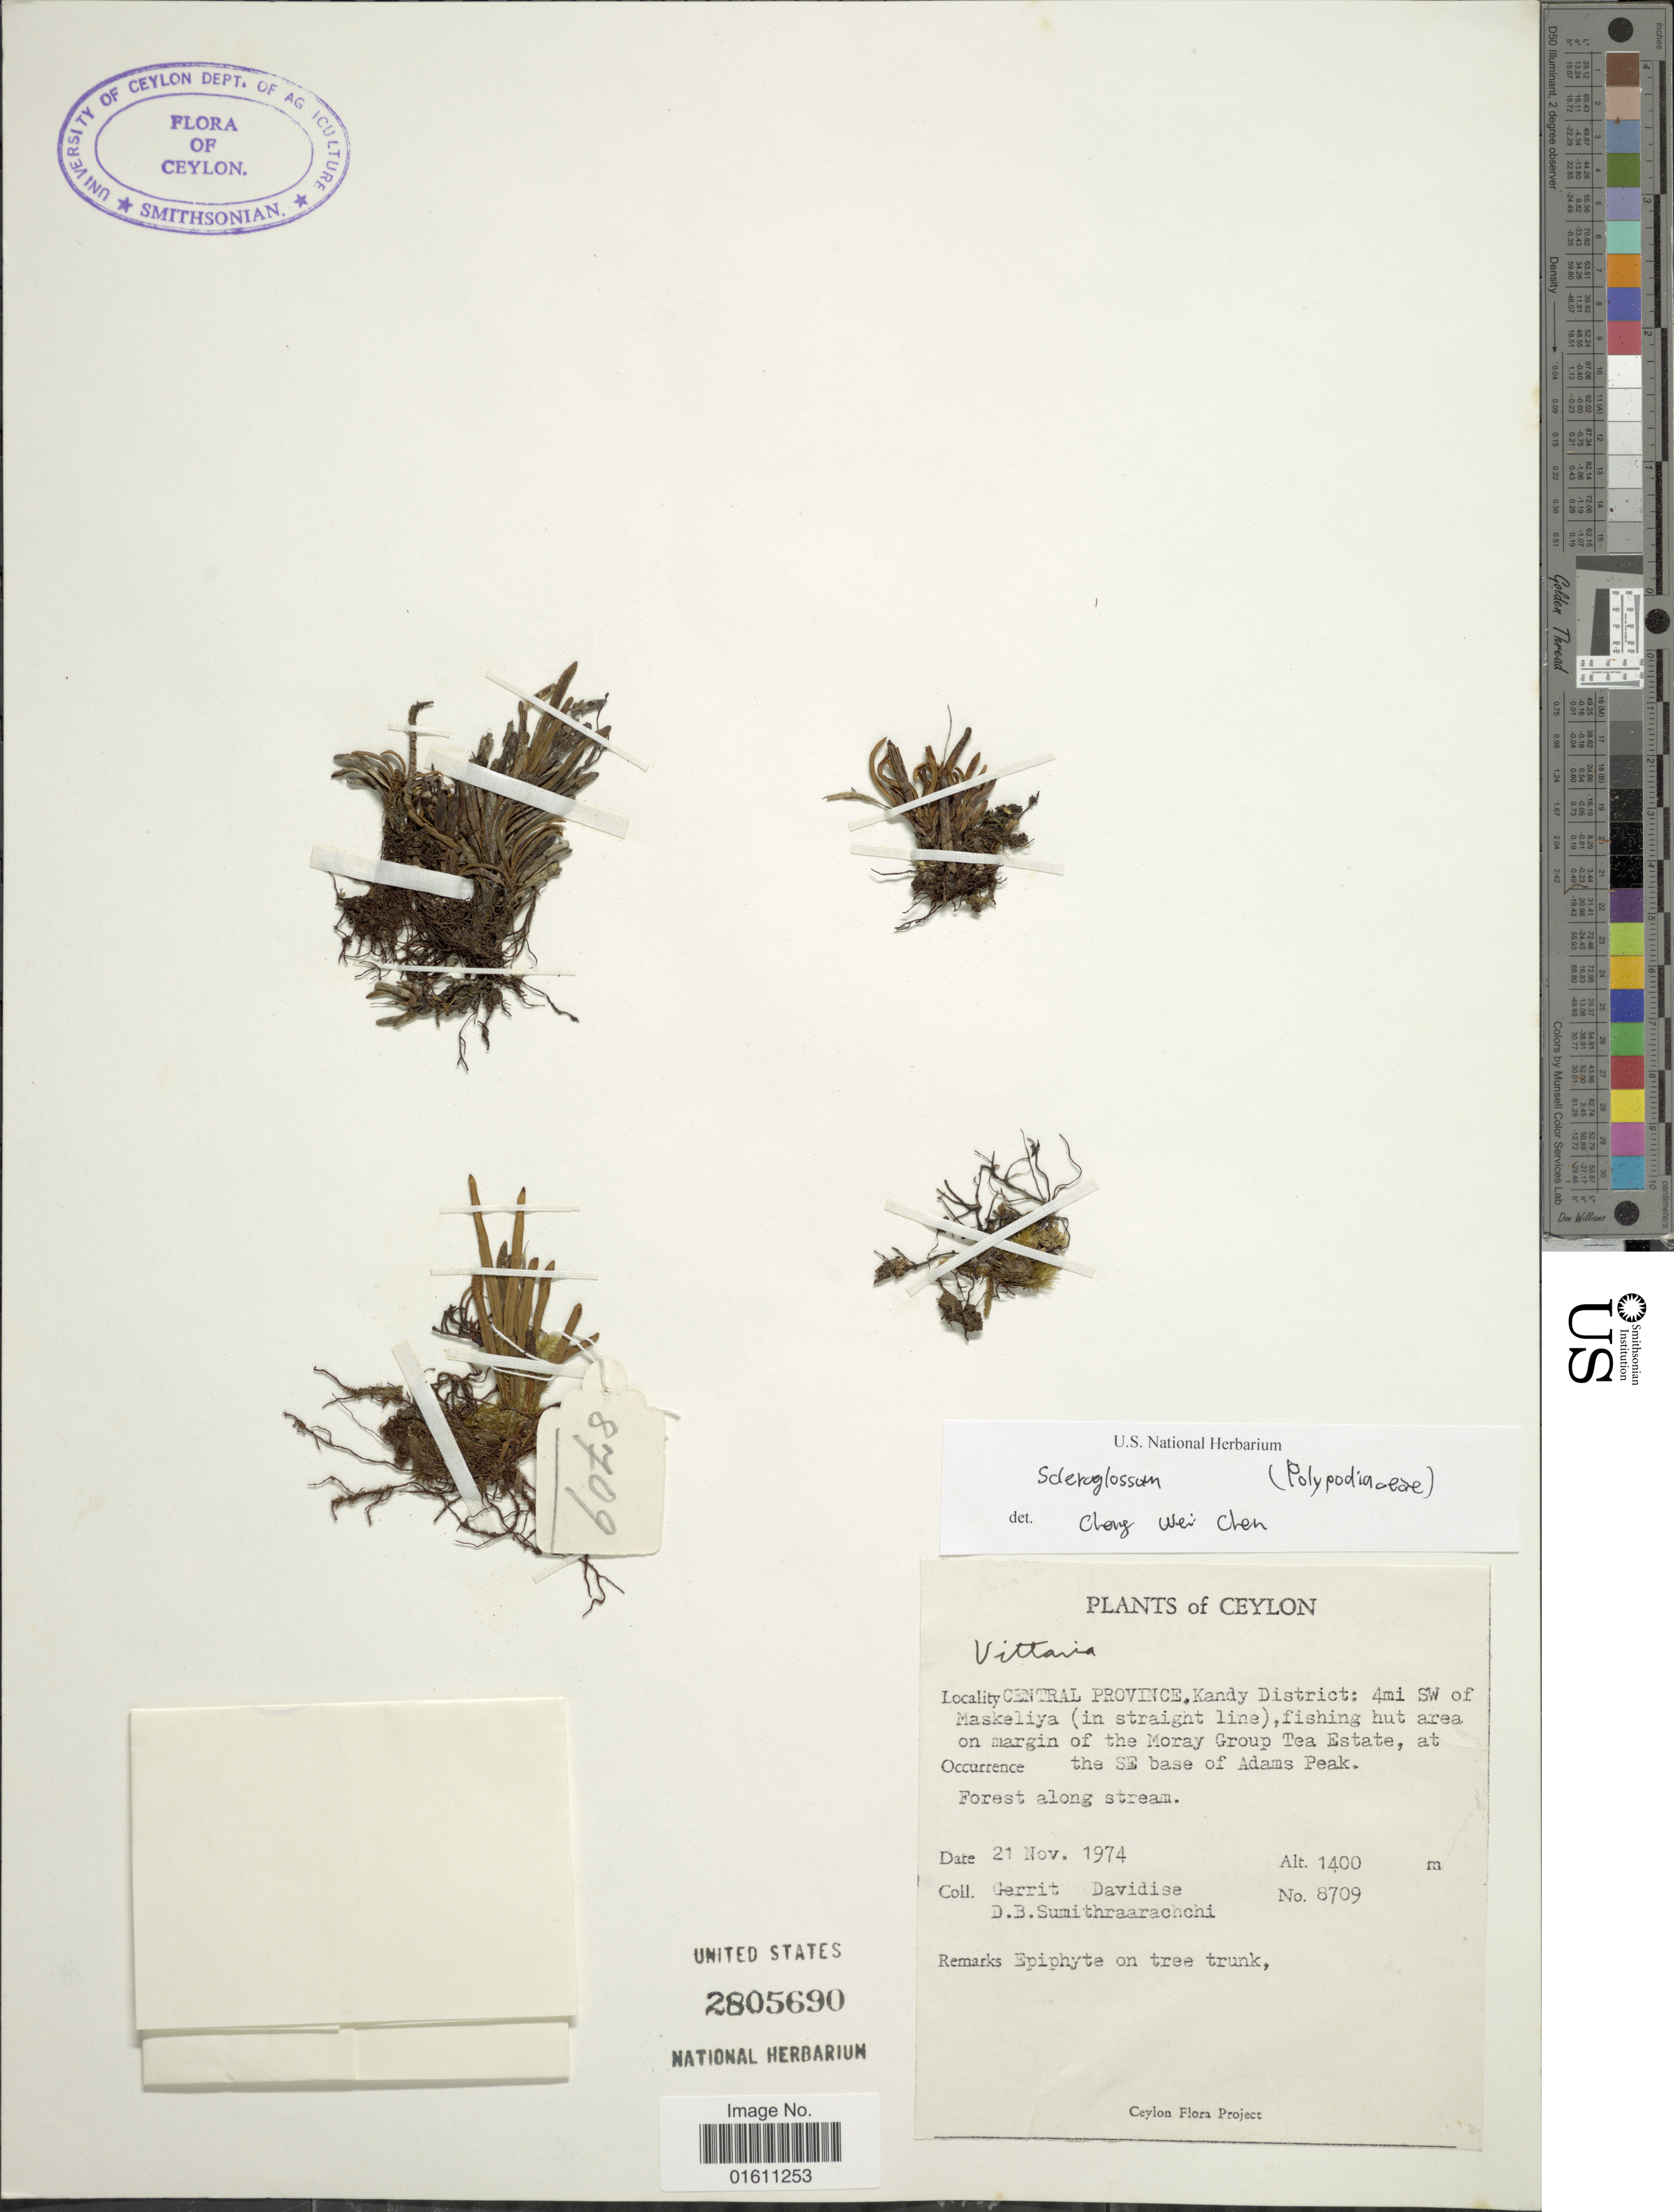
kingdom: Plantae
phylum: Tracheophyta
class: Polypodiopsida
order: Polypodiales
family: Polypodiaceae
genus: Scleroglossum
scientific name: Scleroglossum sp.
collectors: G. Davidse & D. B. Sumithraarachchi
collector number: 8709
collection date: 1974-11-21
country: Sri Lanka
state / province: Central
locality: Ceylon, Central Province, kandy District: 4mi. SW of Maskeliya (in straight line), fishing hut area on margin of the Moray Group Tea Estate, at the SE base of adams Peak.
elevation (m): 1400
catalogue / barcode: US 2805690